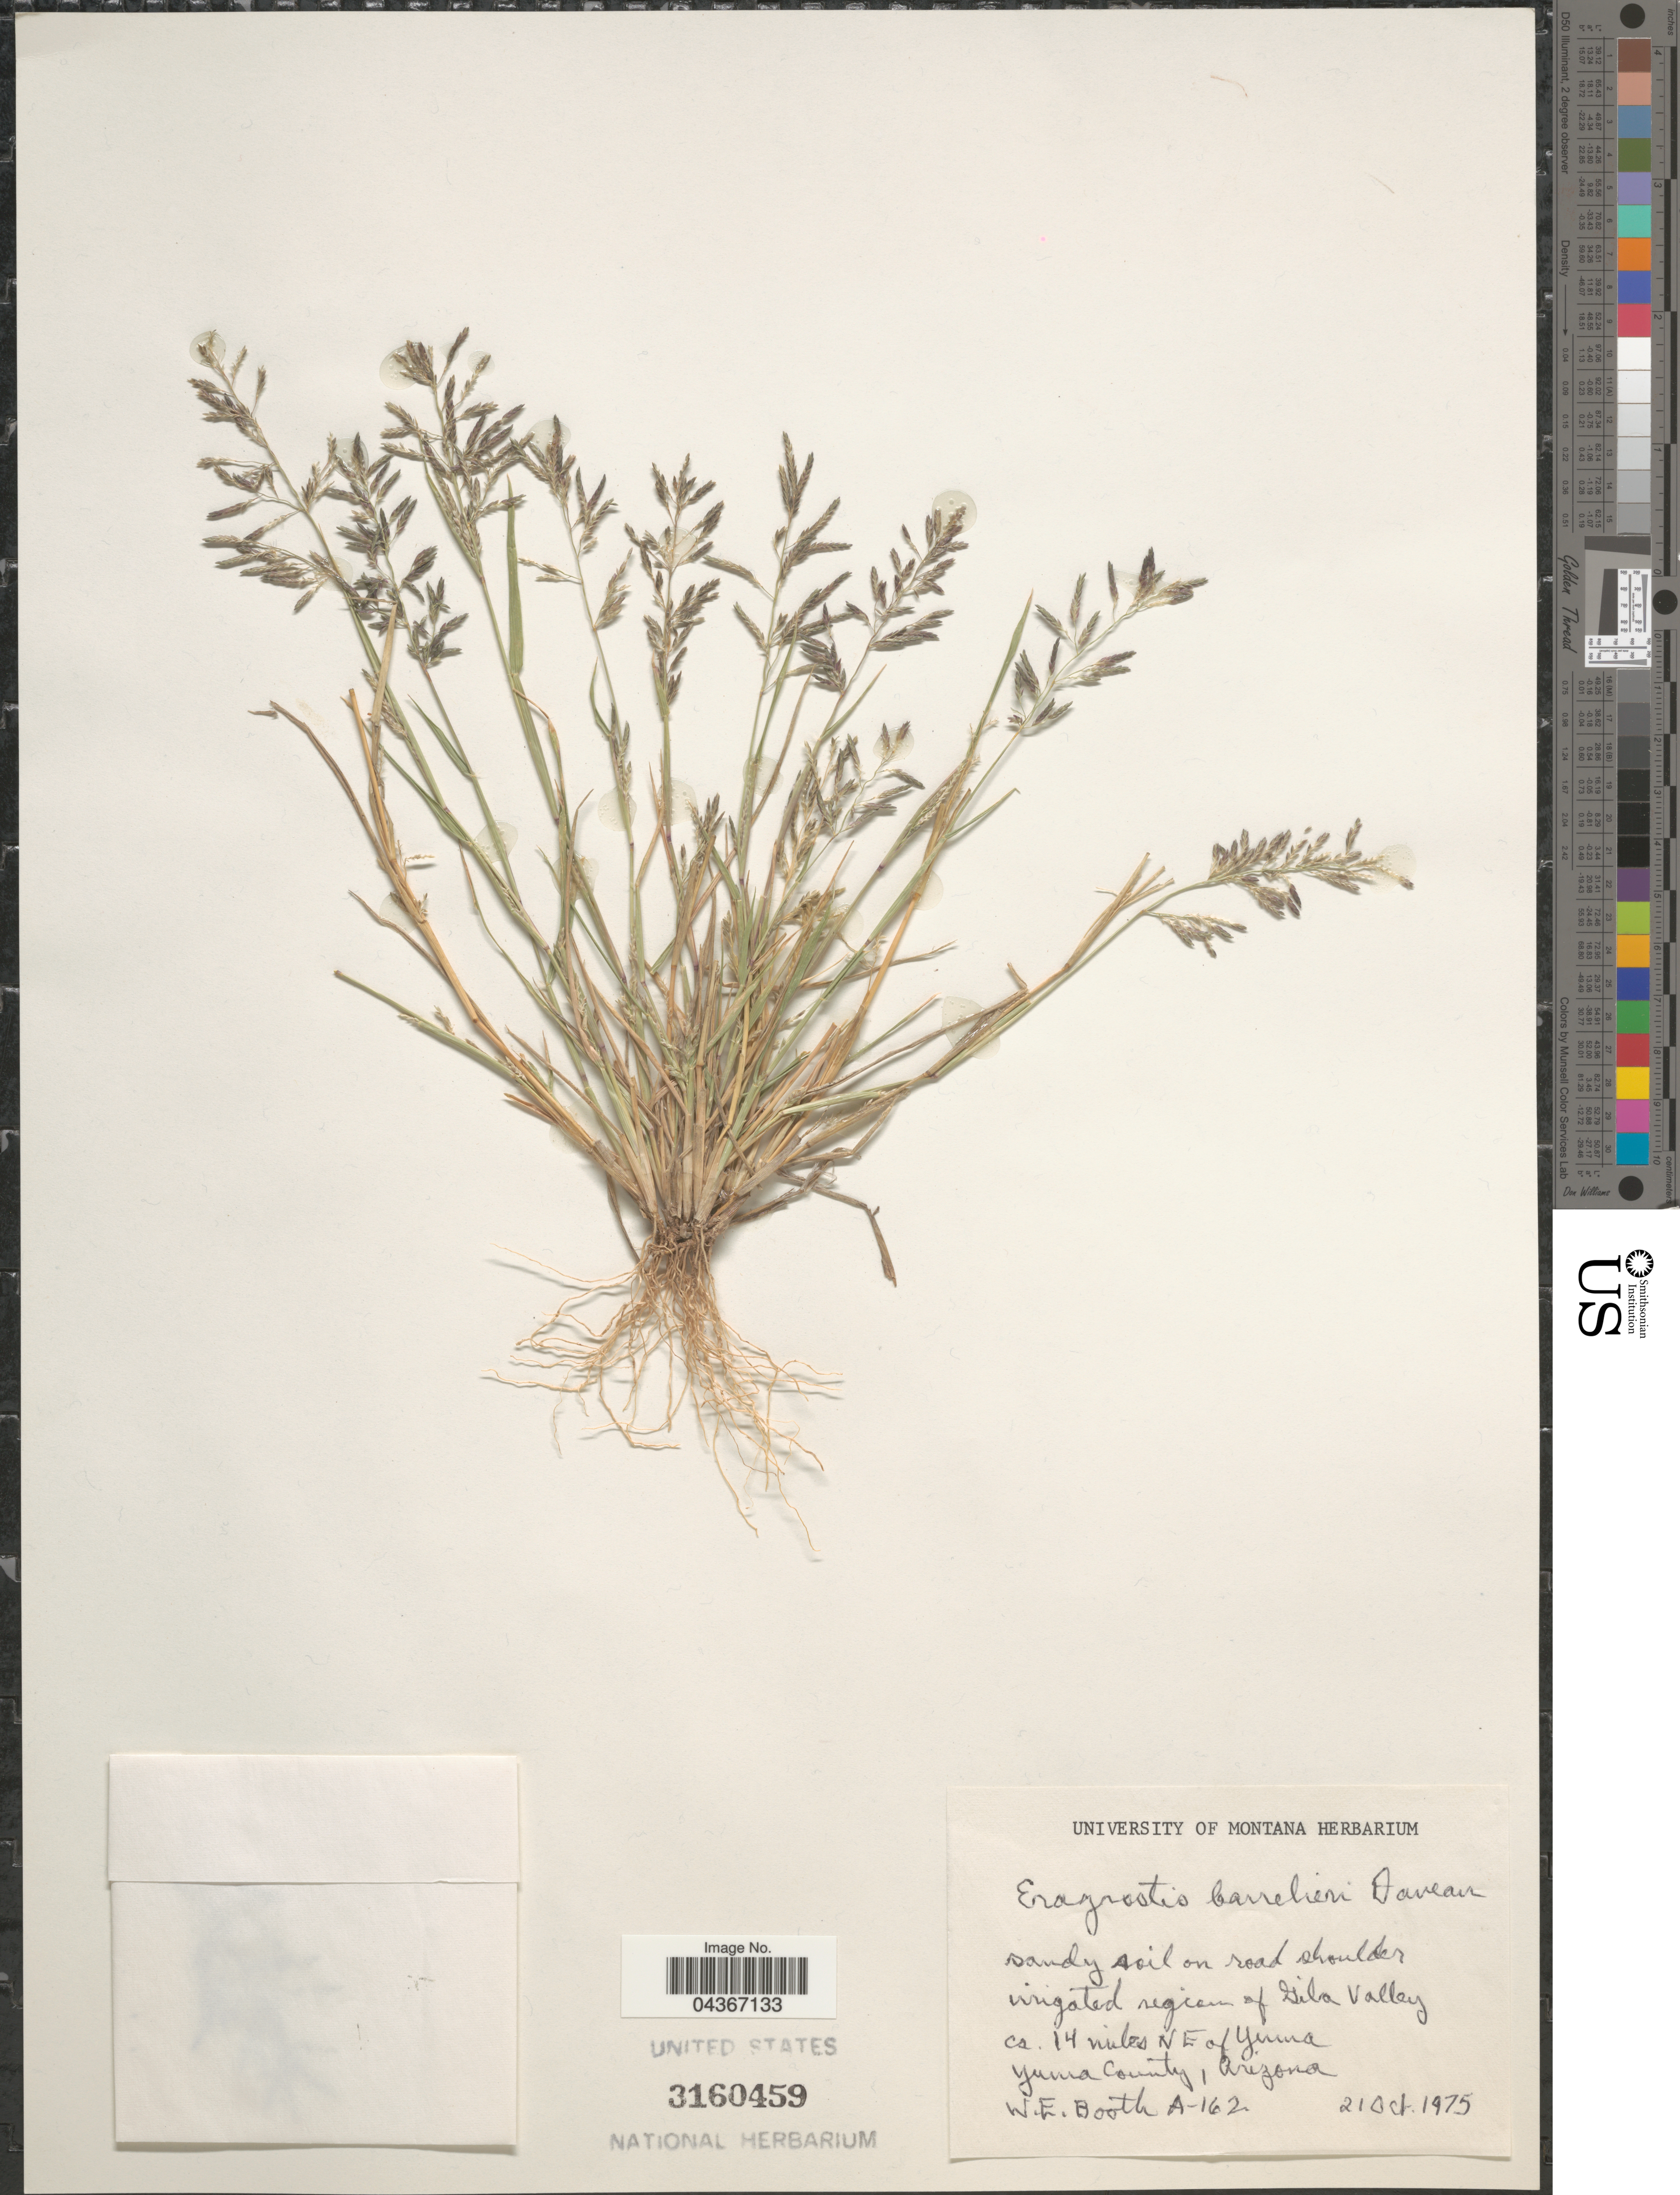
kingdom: Plantae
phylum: Tracheophyta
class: Liliopsida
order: Poales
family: Poaceae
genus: Eragrostis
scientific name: Eragrostis barrelieri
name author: Daveau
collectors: W. Booth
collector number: A-162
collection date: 1975-10-21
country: United States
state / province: Arizona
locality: Sandy soil on road shoulder irrigated region of Gila Valley ca. 14 miles N E of Yuma. Yuma County.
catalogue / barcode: US 3160459